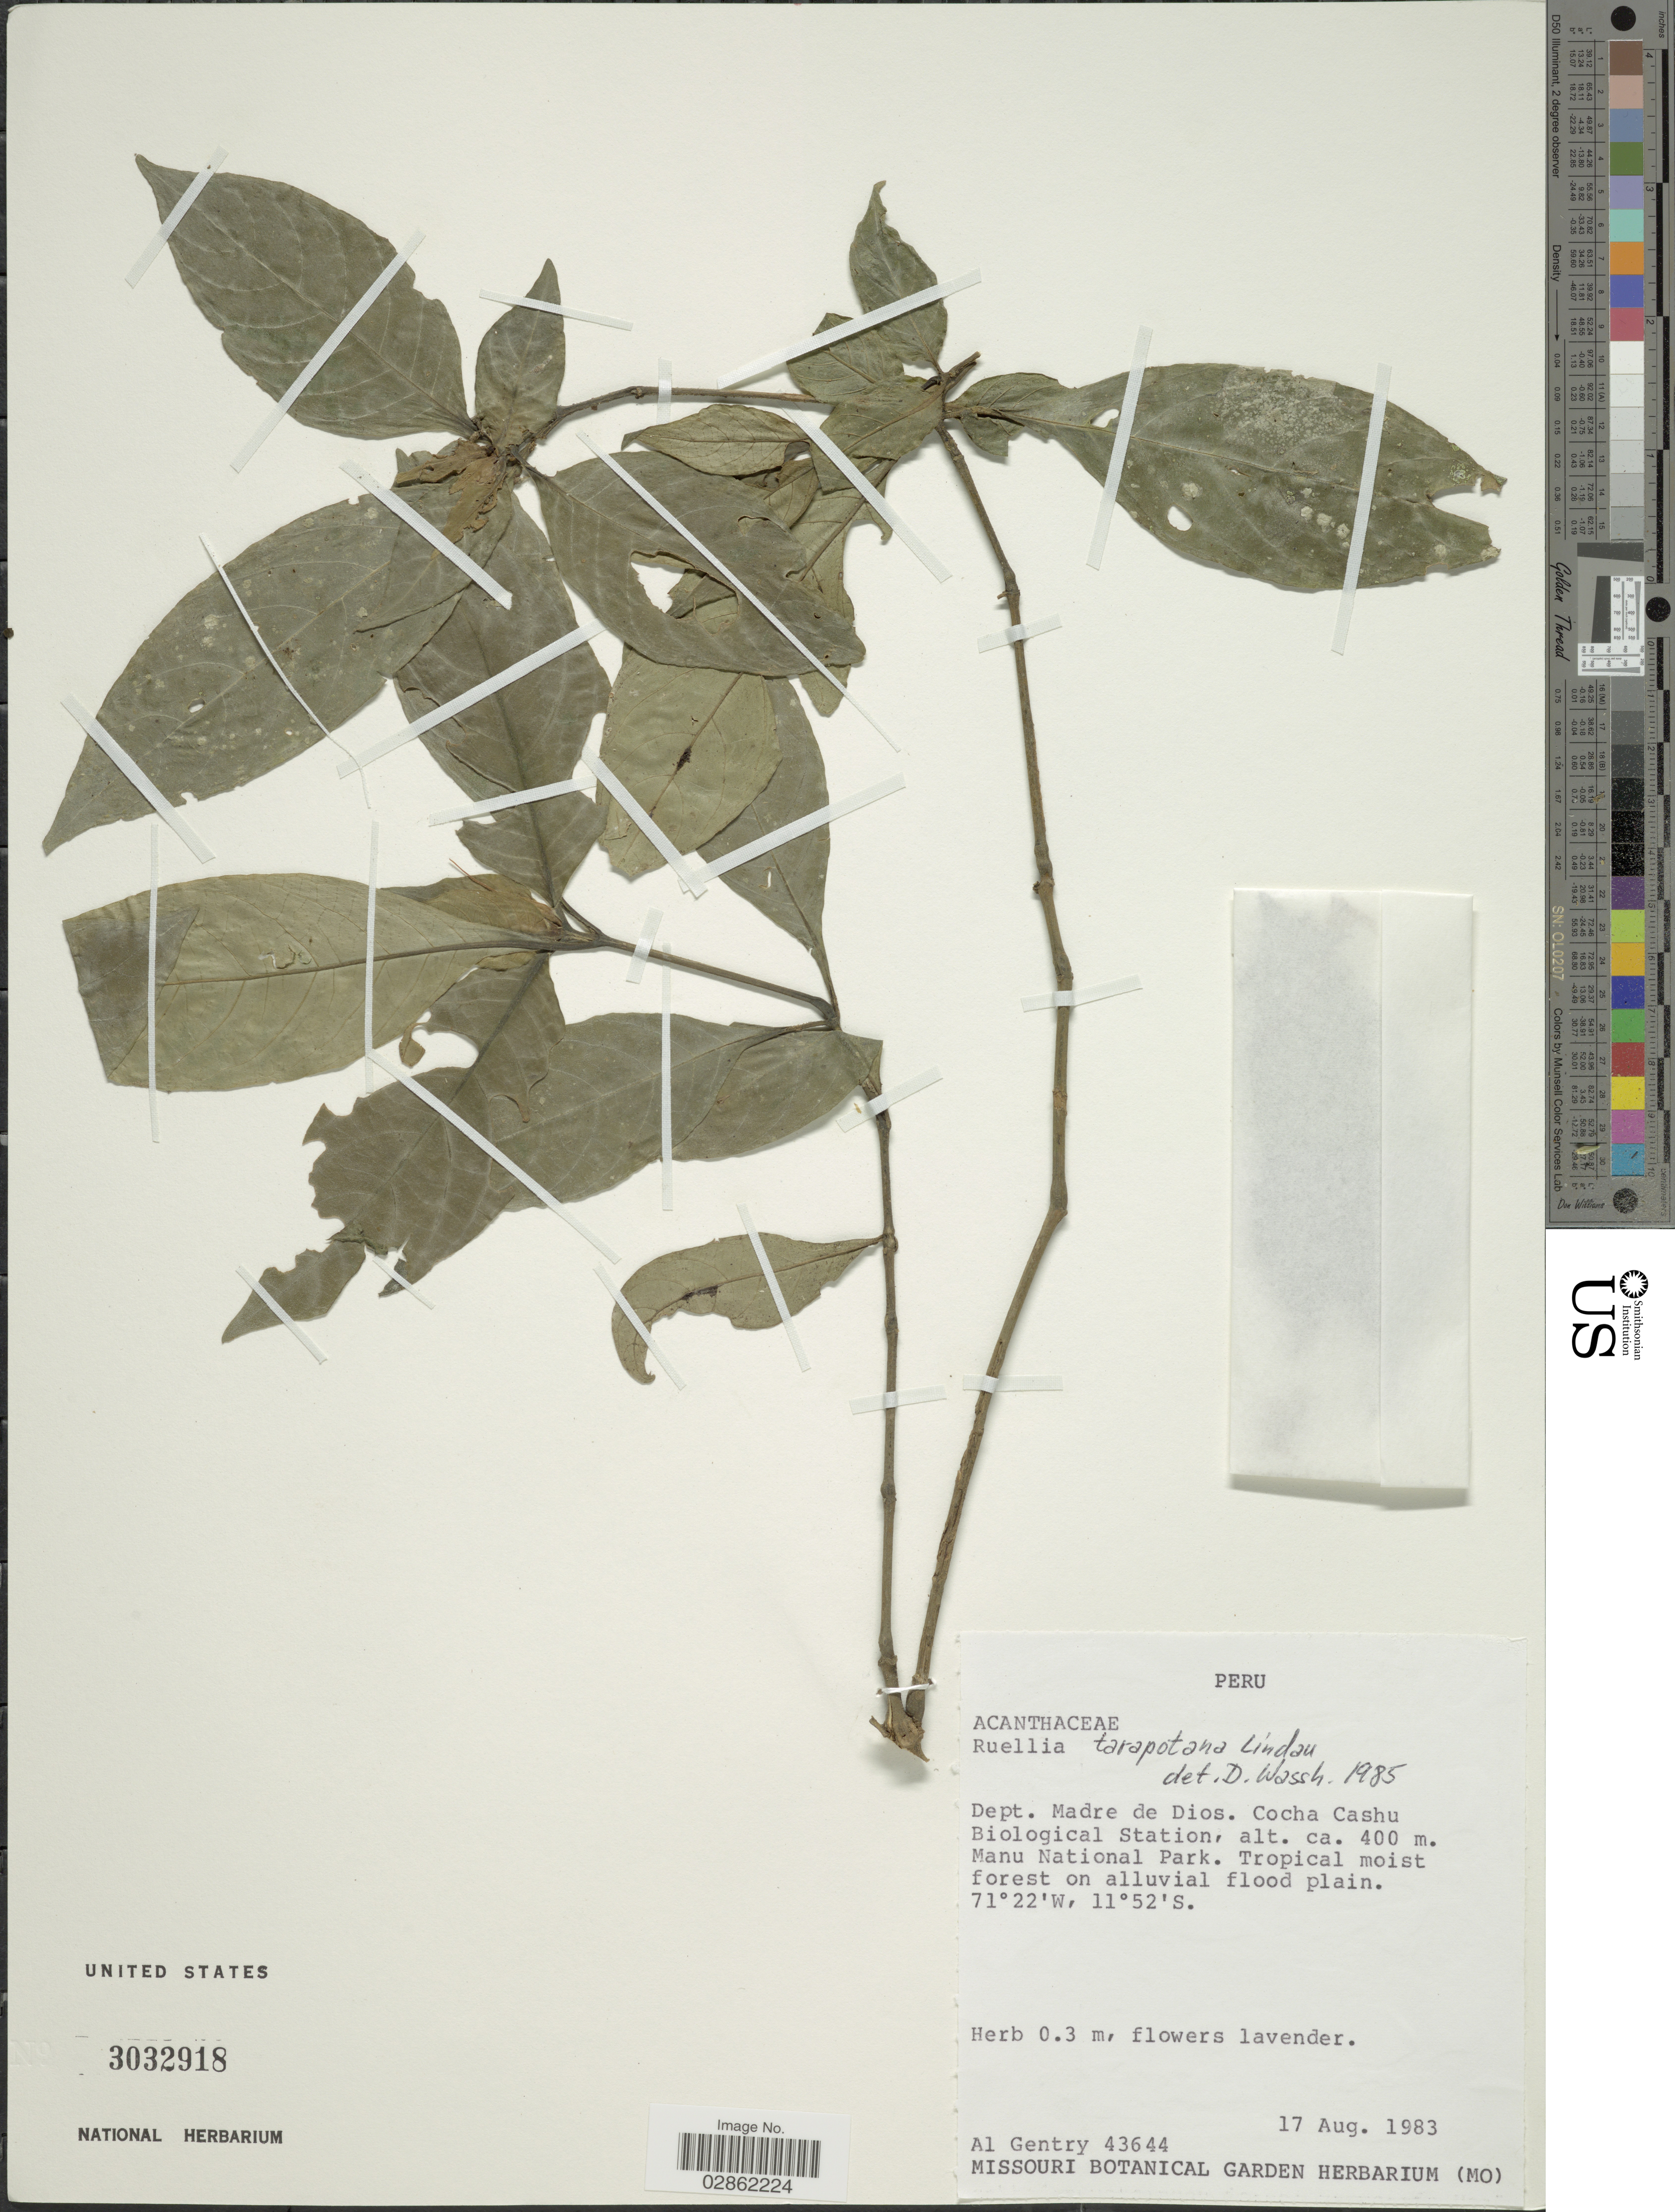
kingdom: Plantae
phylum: Tracheophyta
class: Magnoliopsida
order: Lamiales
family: Acanthaceae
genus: Ruellia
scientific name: Ruellia tarapotana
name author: Lindau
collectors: A. H. Gentry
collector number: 43644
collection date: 1983-08-17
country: Peru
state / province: Madre de Dios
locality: Dept. Madre de Dios, Cocha Cashu Biological Station, Manu National Park.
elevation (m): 400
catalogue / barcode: US 3032918